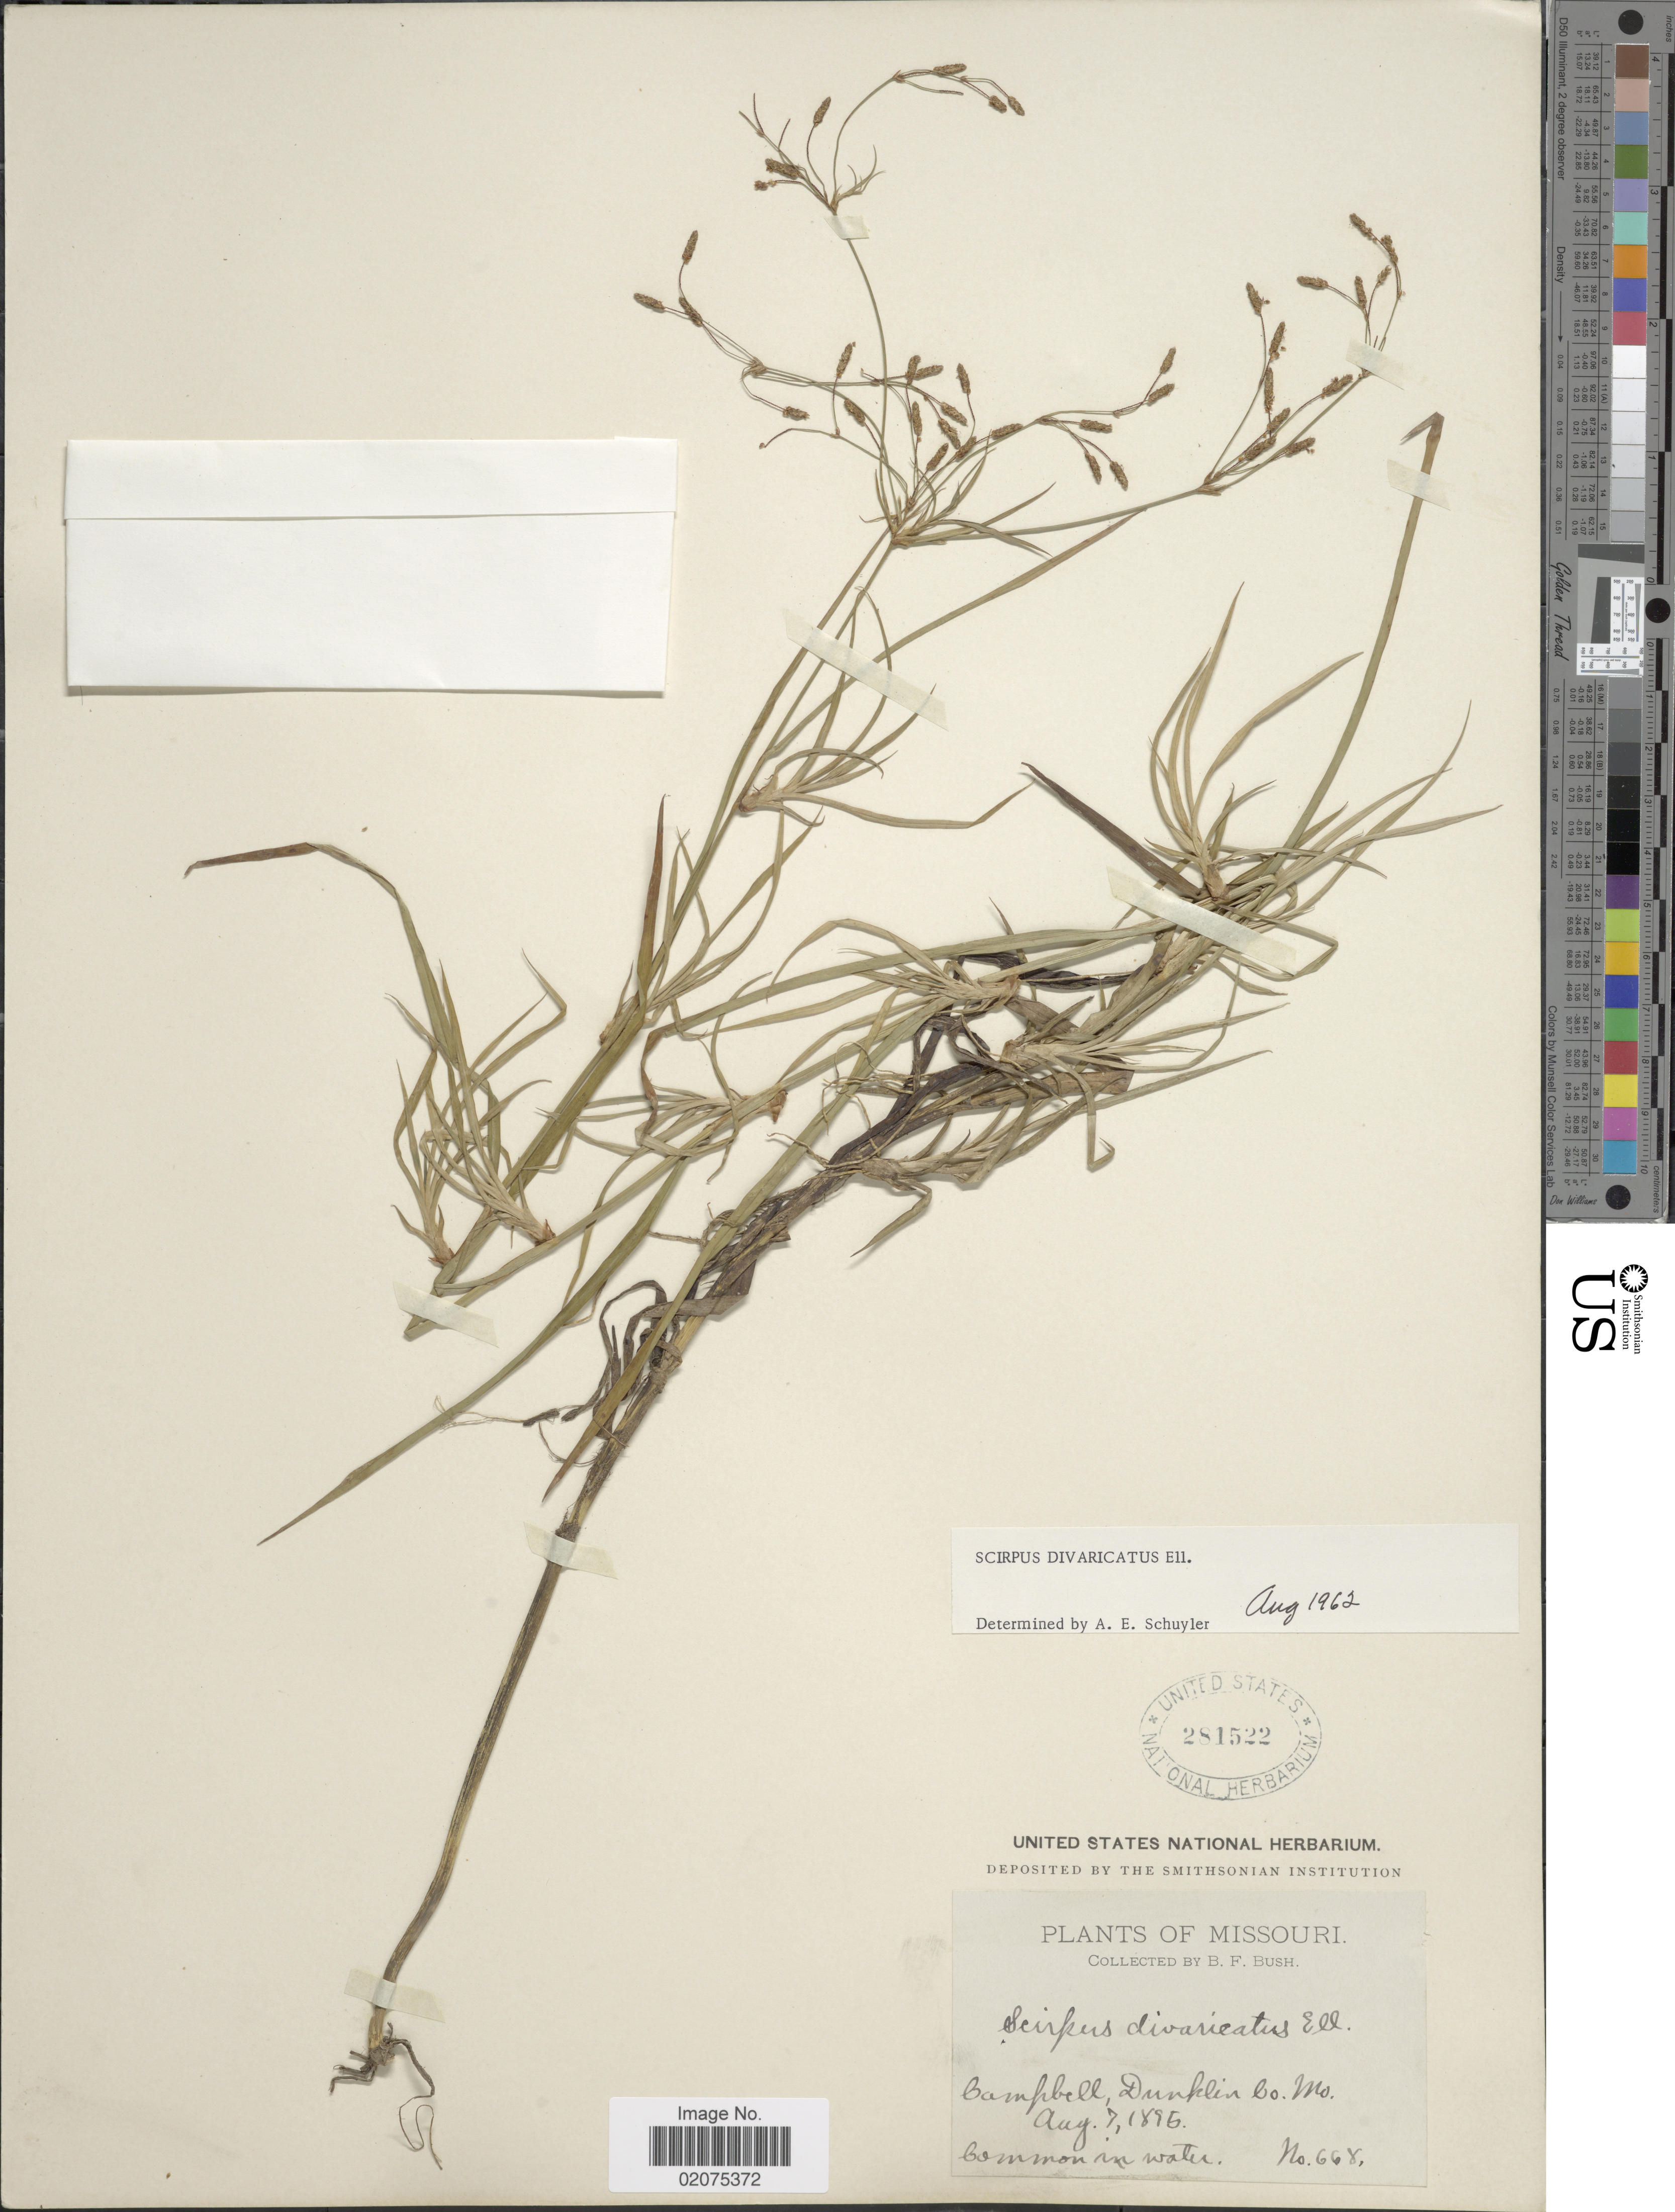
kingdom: Plantae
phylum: Tracheophyta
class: Liliopsida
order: Poales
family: Cyperaceae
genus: Scirpus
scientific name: Scirpus divaricatus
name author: Elliott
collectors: B. F. Bush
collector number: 668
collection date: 1895-08-07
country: United States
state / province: Missouri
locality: Campbell, Dunklin Co. Mo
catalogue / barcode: US 281522